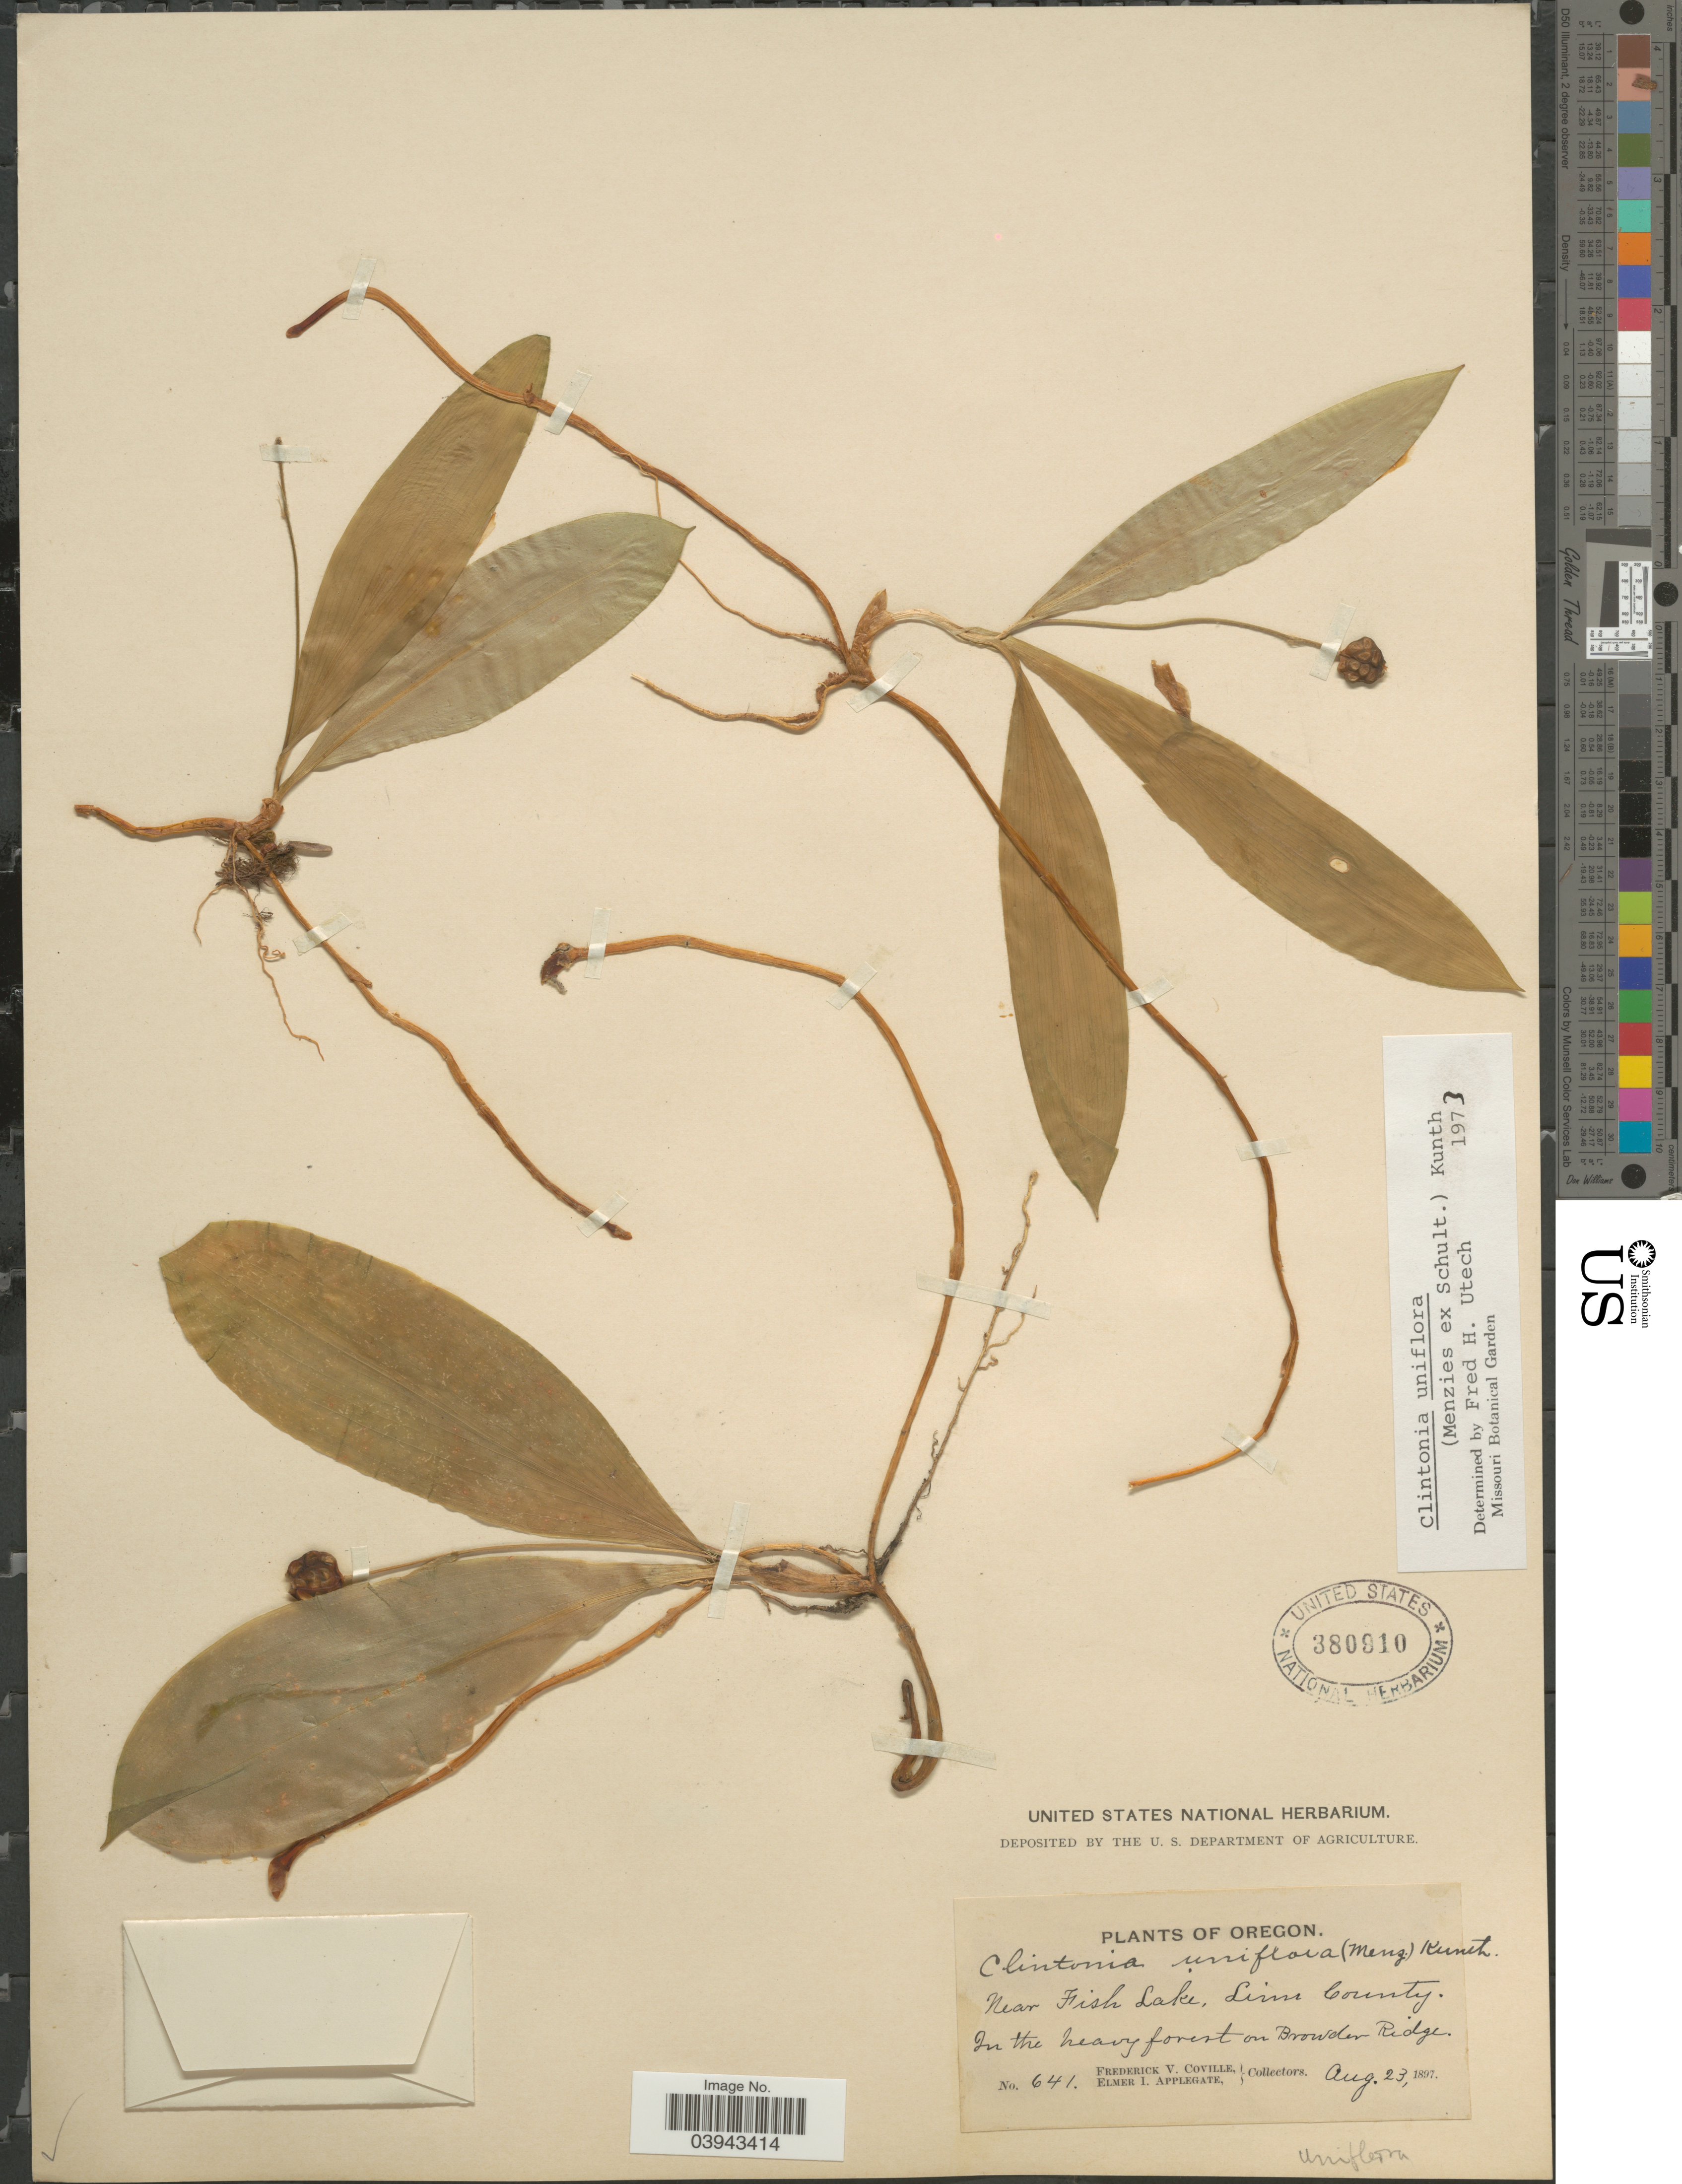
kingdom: Plantae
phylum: Tracheophyta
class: Liliopsida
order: Liliales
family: Liliaceae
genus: Clintonia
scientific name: Clintonia uniflora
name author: Kunth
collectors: F. V. Coville & E. I. Applegate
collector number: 641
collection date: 1897-08-23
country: United States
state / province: Oregon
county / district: Linn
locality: Near Fish Lake, Linn County. In the heavy forest on Browder Ridge.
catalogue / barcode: US 380910